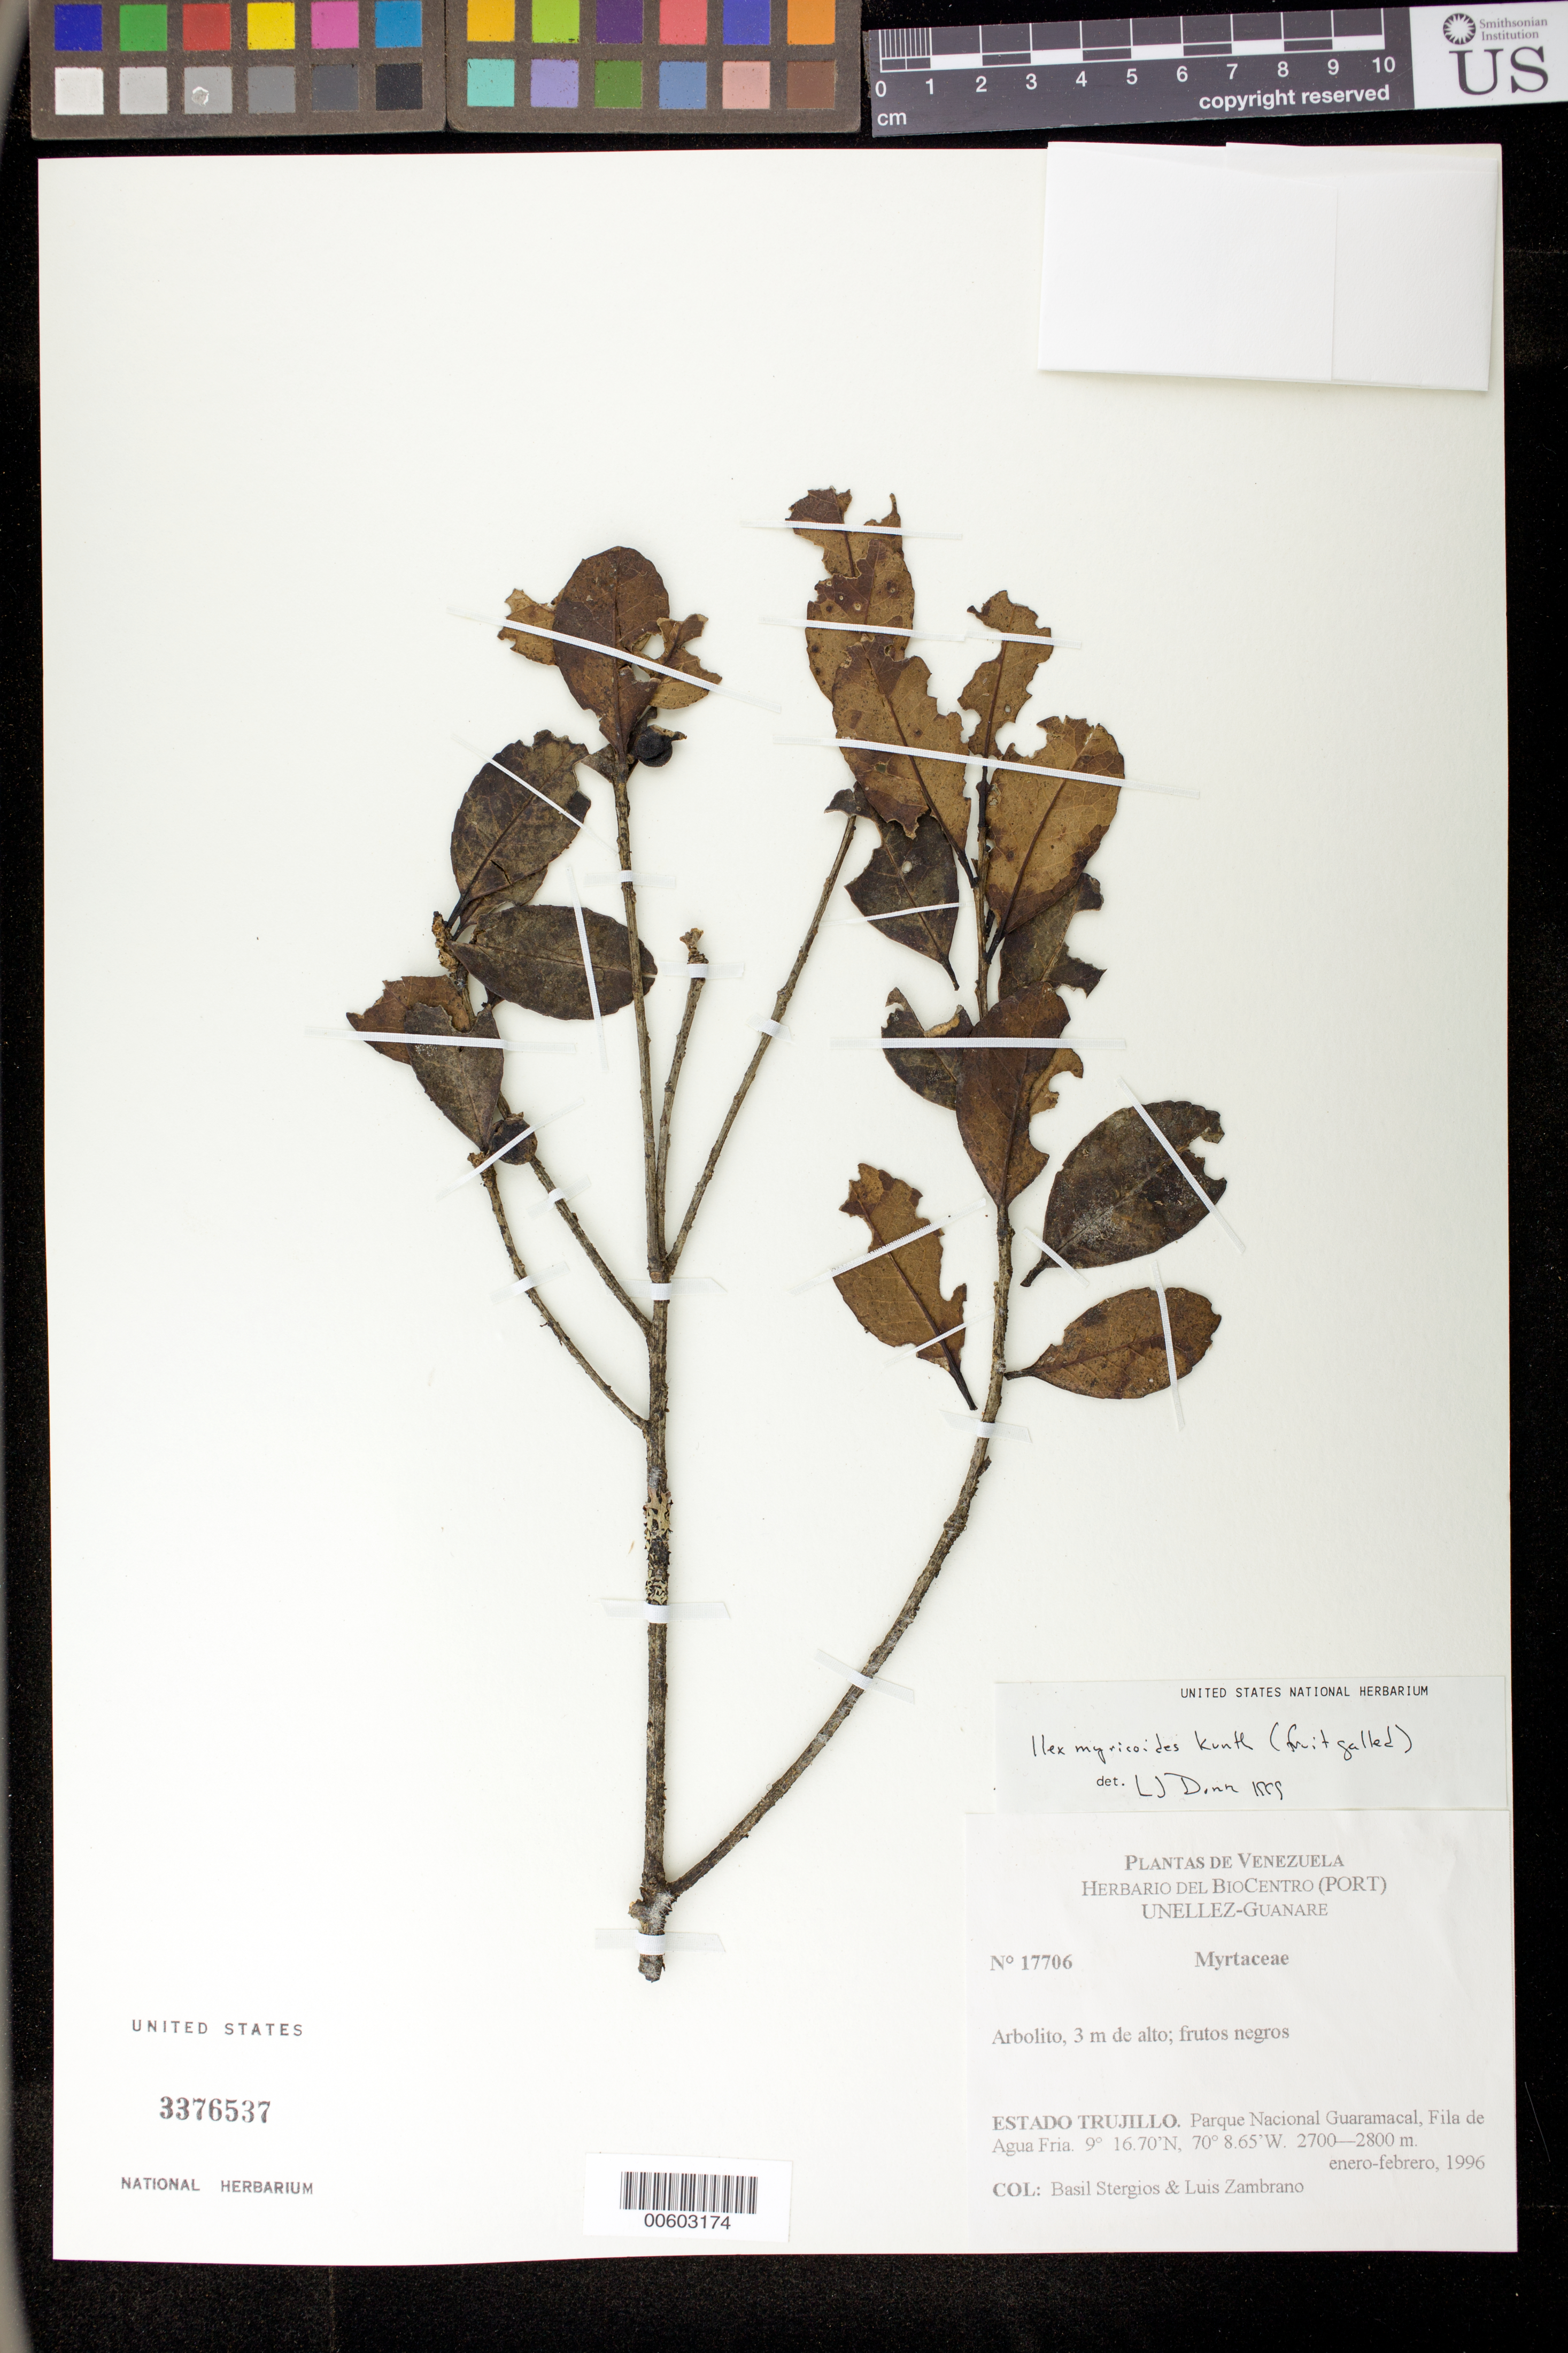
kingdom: Plantae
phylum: Tracheophyta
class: Magnoliopsida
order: Aquifoliales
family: Aquifoliaceae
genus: Ilex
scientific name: Ilex myricoides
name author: Kunth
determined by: Dorr, L. J., (BOT), Smithsonian Institution - National Museum of Natural History (UNITED STATES)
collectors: B. G. Stergios & L. Zambrano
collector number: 17706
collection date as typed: Jan 1996 to -- Feb 1996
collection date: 1996-01/1996-02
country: Venezuela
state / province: Trujillo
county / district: Boconó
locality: Parque Nacional Guaramacal, Fila de Agua Fria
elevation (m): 2700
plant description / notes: PORT, US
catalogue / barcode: US 3376537